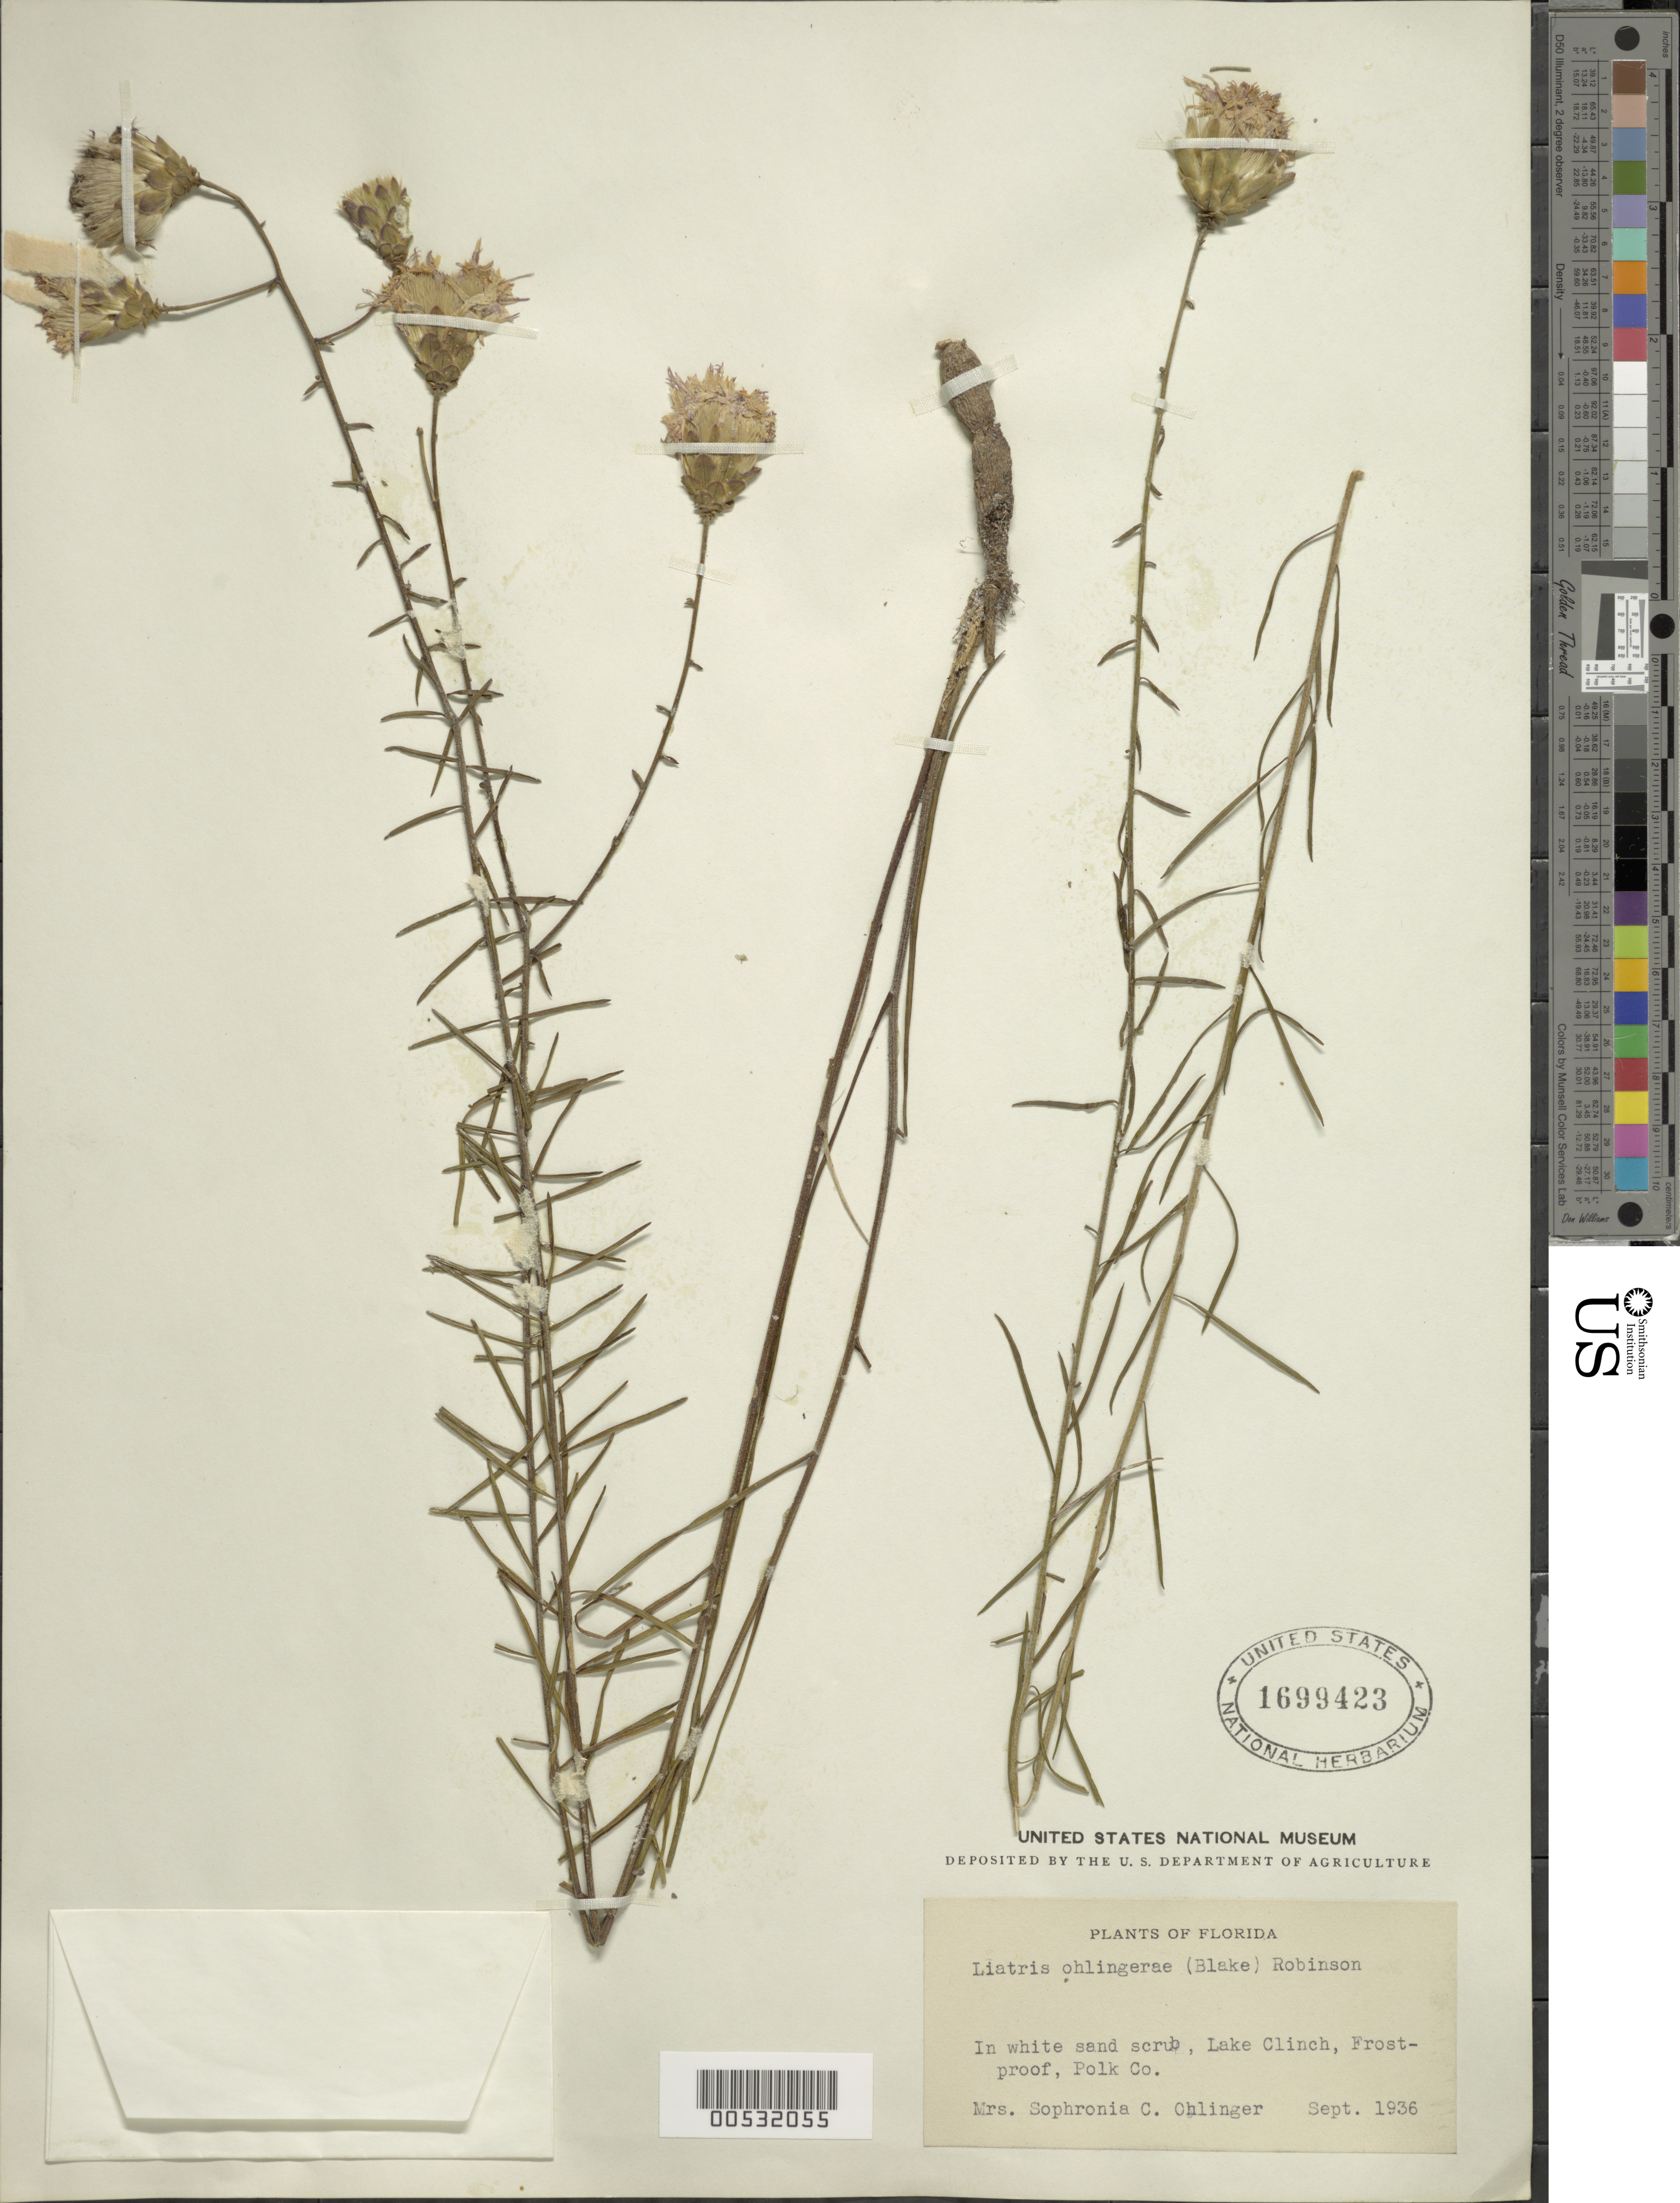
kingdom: Plantae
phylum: Tracheophyta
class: Magnoliopsida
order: Asterales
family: Asteraceae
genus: Liatris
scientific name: Liatris ohlingerae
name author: (S.F. Blake) B.L. Rob.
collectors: S. Ohlinger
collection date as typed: Sep 1936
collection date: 1936-09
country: United States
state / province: Florida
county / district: Polk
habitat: In white sand scrub.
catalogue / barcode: US 1699423